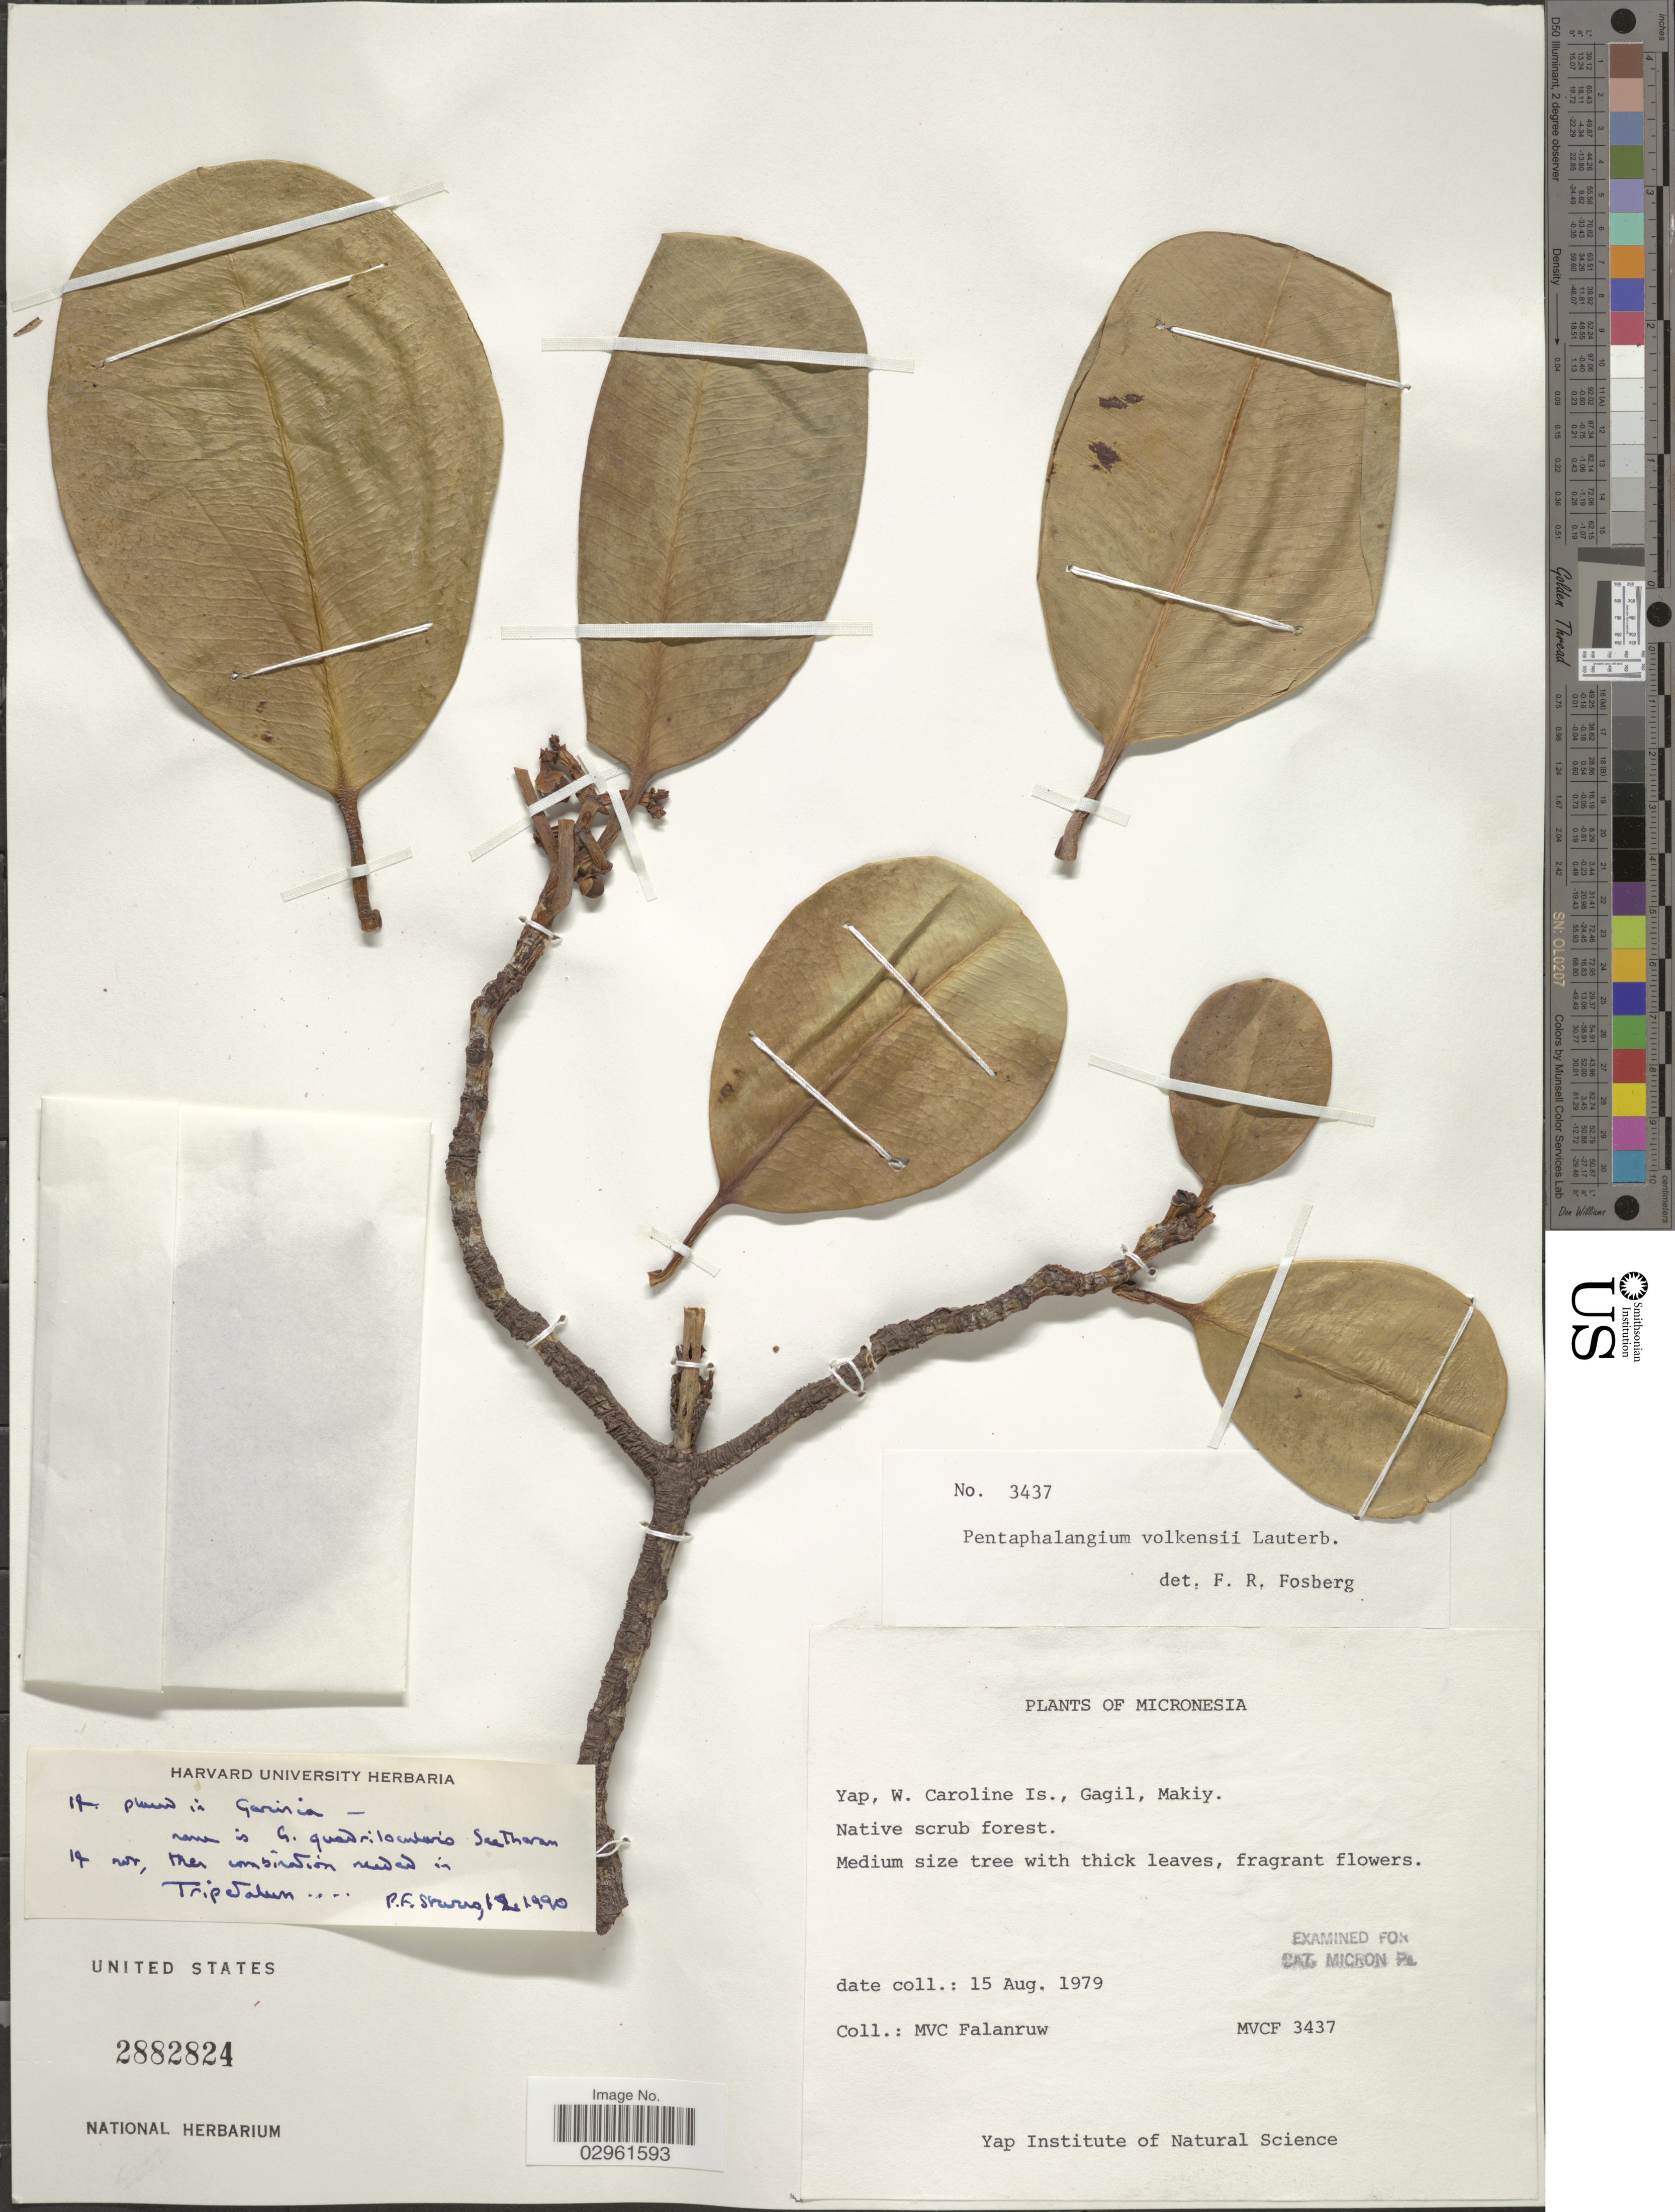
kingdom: Plantae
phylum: Tracheophyta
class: Magnoliopsida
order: Malpighiales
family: Clusiaceae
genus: Garcinia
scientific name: Garcinia quadrilocularis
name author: Seeth.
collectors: M. V. Falanruw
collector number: MVCF3437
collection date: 1979-08-15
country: Micronesia, Federated States of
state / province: Yap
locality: W. Caroline Is., Gagil, Makiy.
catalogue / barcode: US 2882824